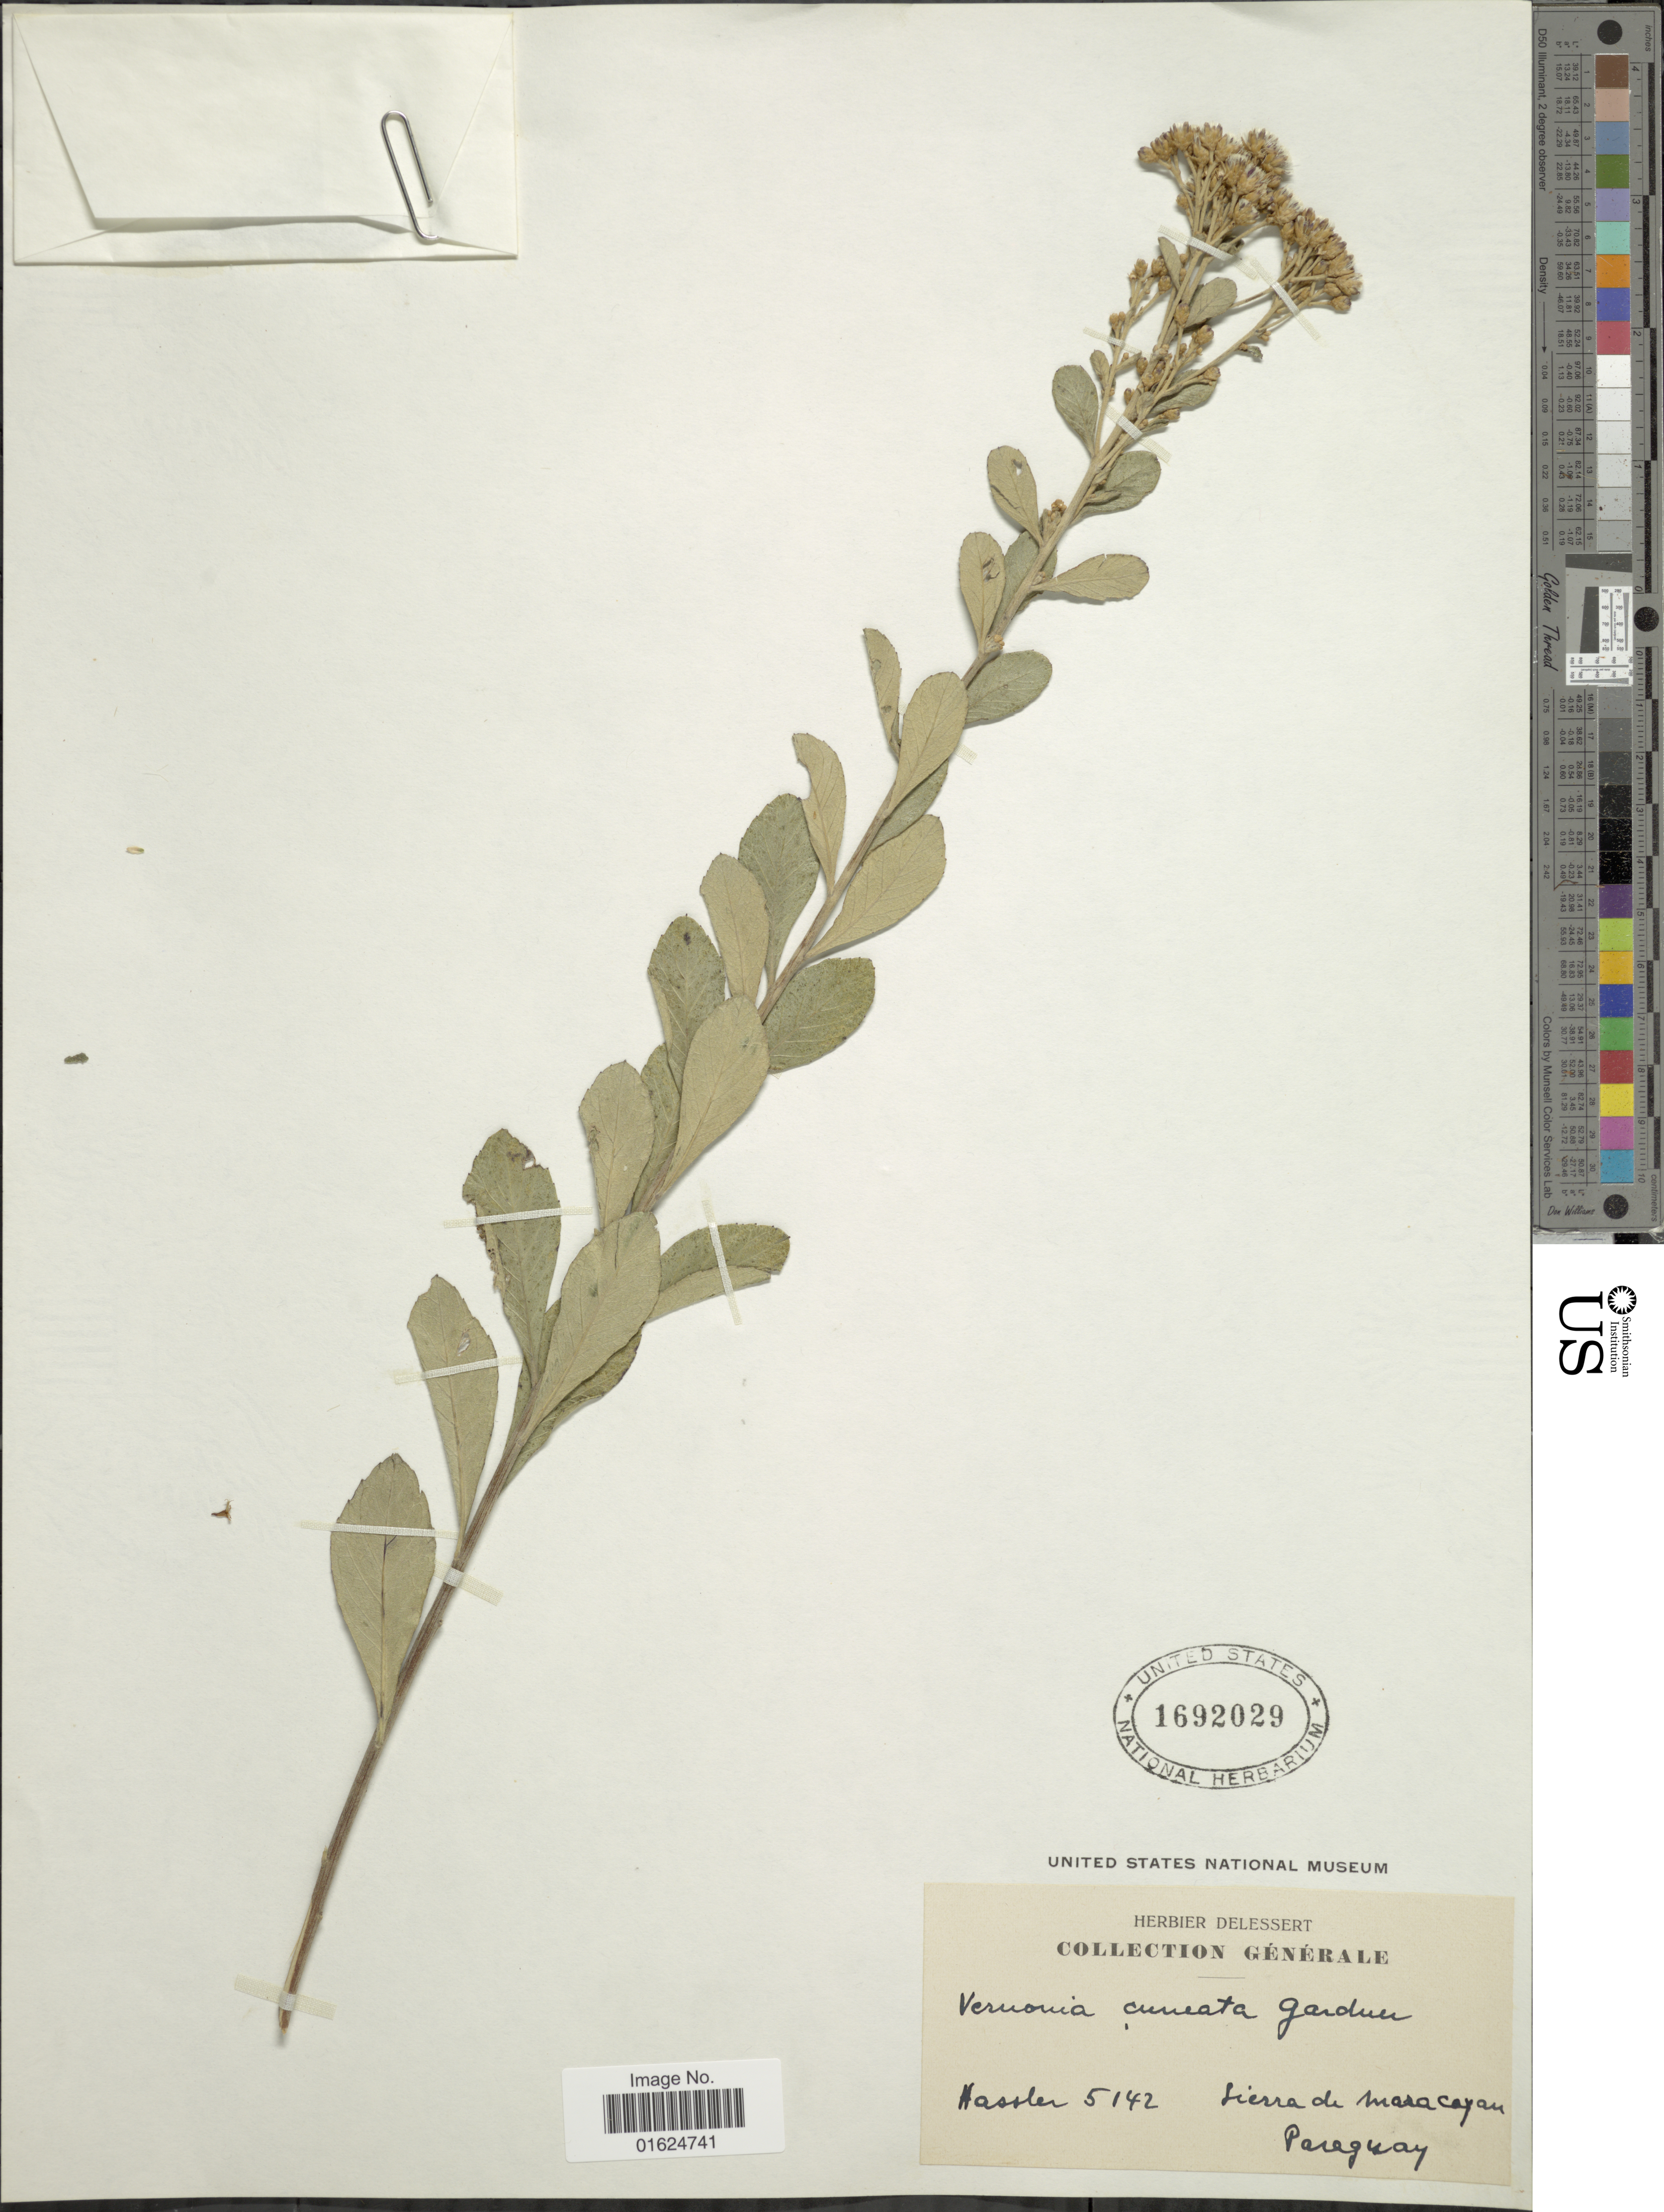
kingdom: Plantae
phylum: Tracheophyta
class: Magnoliopsida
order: Asterales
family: Asteraceae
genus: Vernonanthura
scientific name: Vernonanthura cuneifolia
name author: (Gardner) H. Rob.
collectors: Hassler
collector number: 5142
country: Paraguay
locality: Sierra de Maracayan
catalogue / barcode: US 1692029